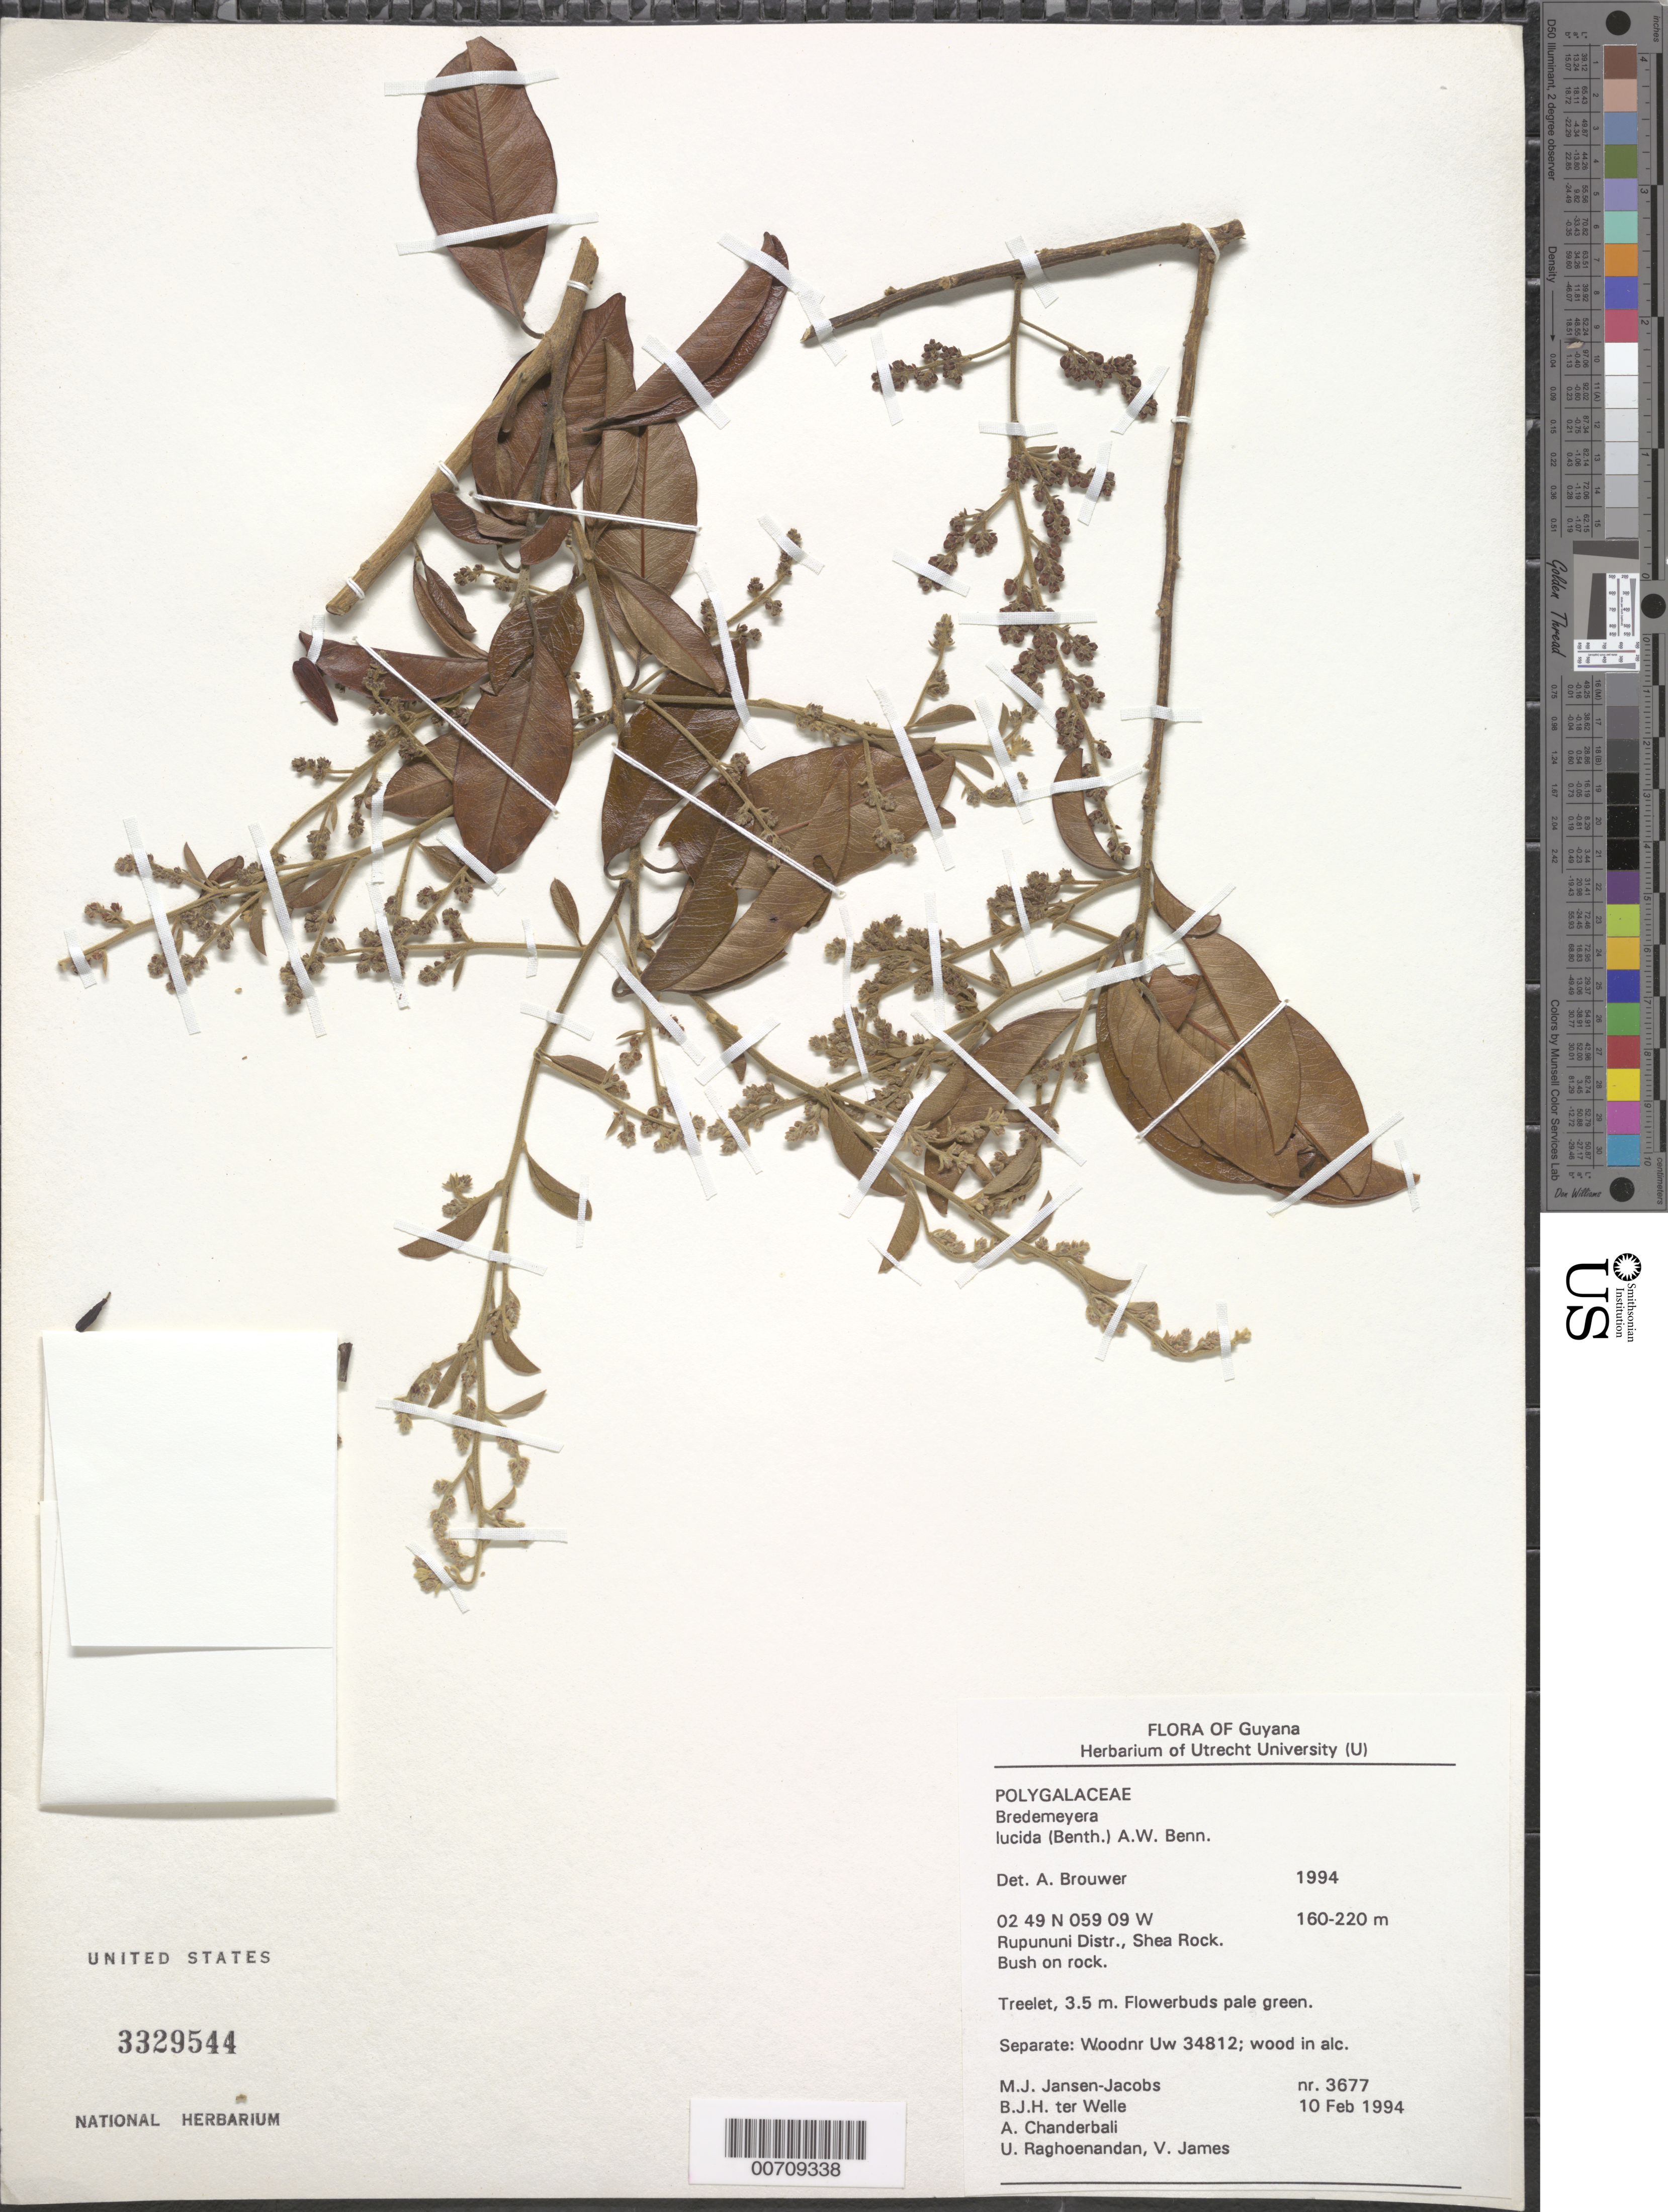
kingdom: Plantae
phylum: Tracheophyta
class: Magnoliopsida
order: Fabales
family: Polygalaceae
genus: Bredemeyera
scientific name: Bredemeyera lucida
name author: (Benth.) Klotzsch ex Hassk.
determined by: Jacobs-Brouwer, A.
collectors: M. J. Jansen-Jacobs, B. Welle, A. S. Chanderbali, U. Raghoenandan & V. James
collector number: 3677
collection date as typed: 10-Feb-94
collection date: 1994-02-10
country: Guyana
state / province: U. Takutu-U. Essequibo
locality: Shea Rock, Rupununi Dist.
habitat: Bush on rock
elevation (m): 160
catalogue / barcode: US 3329544